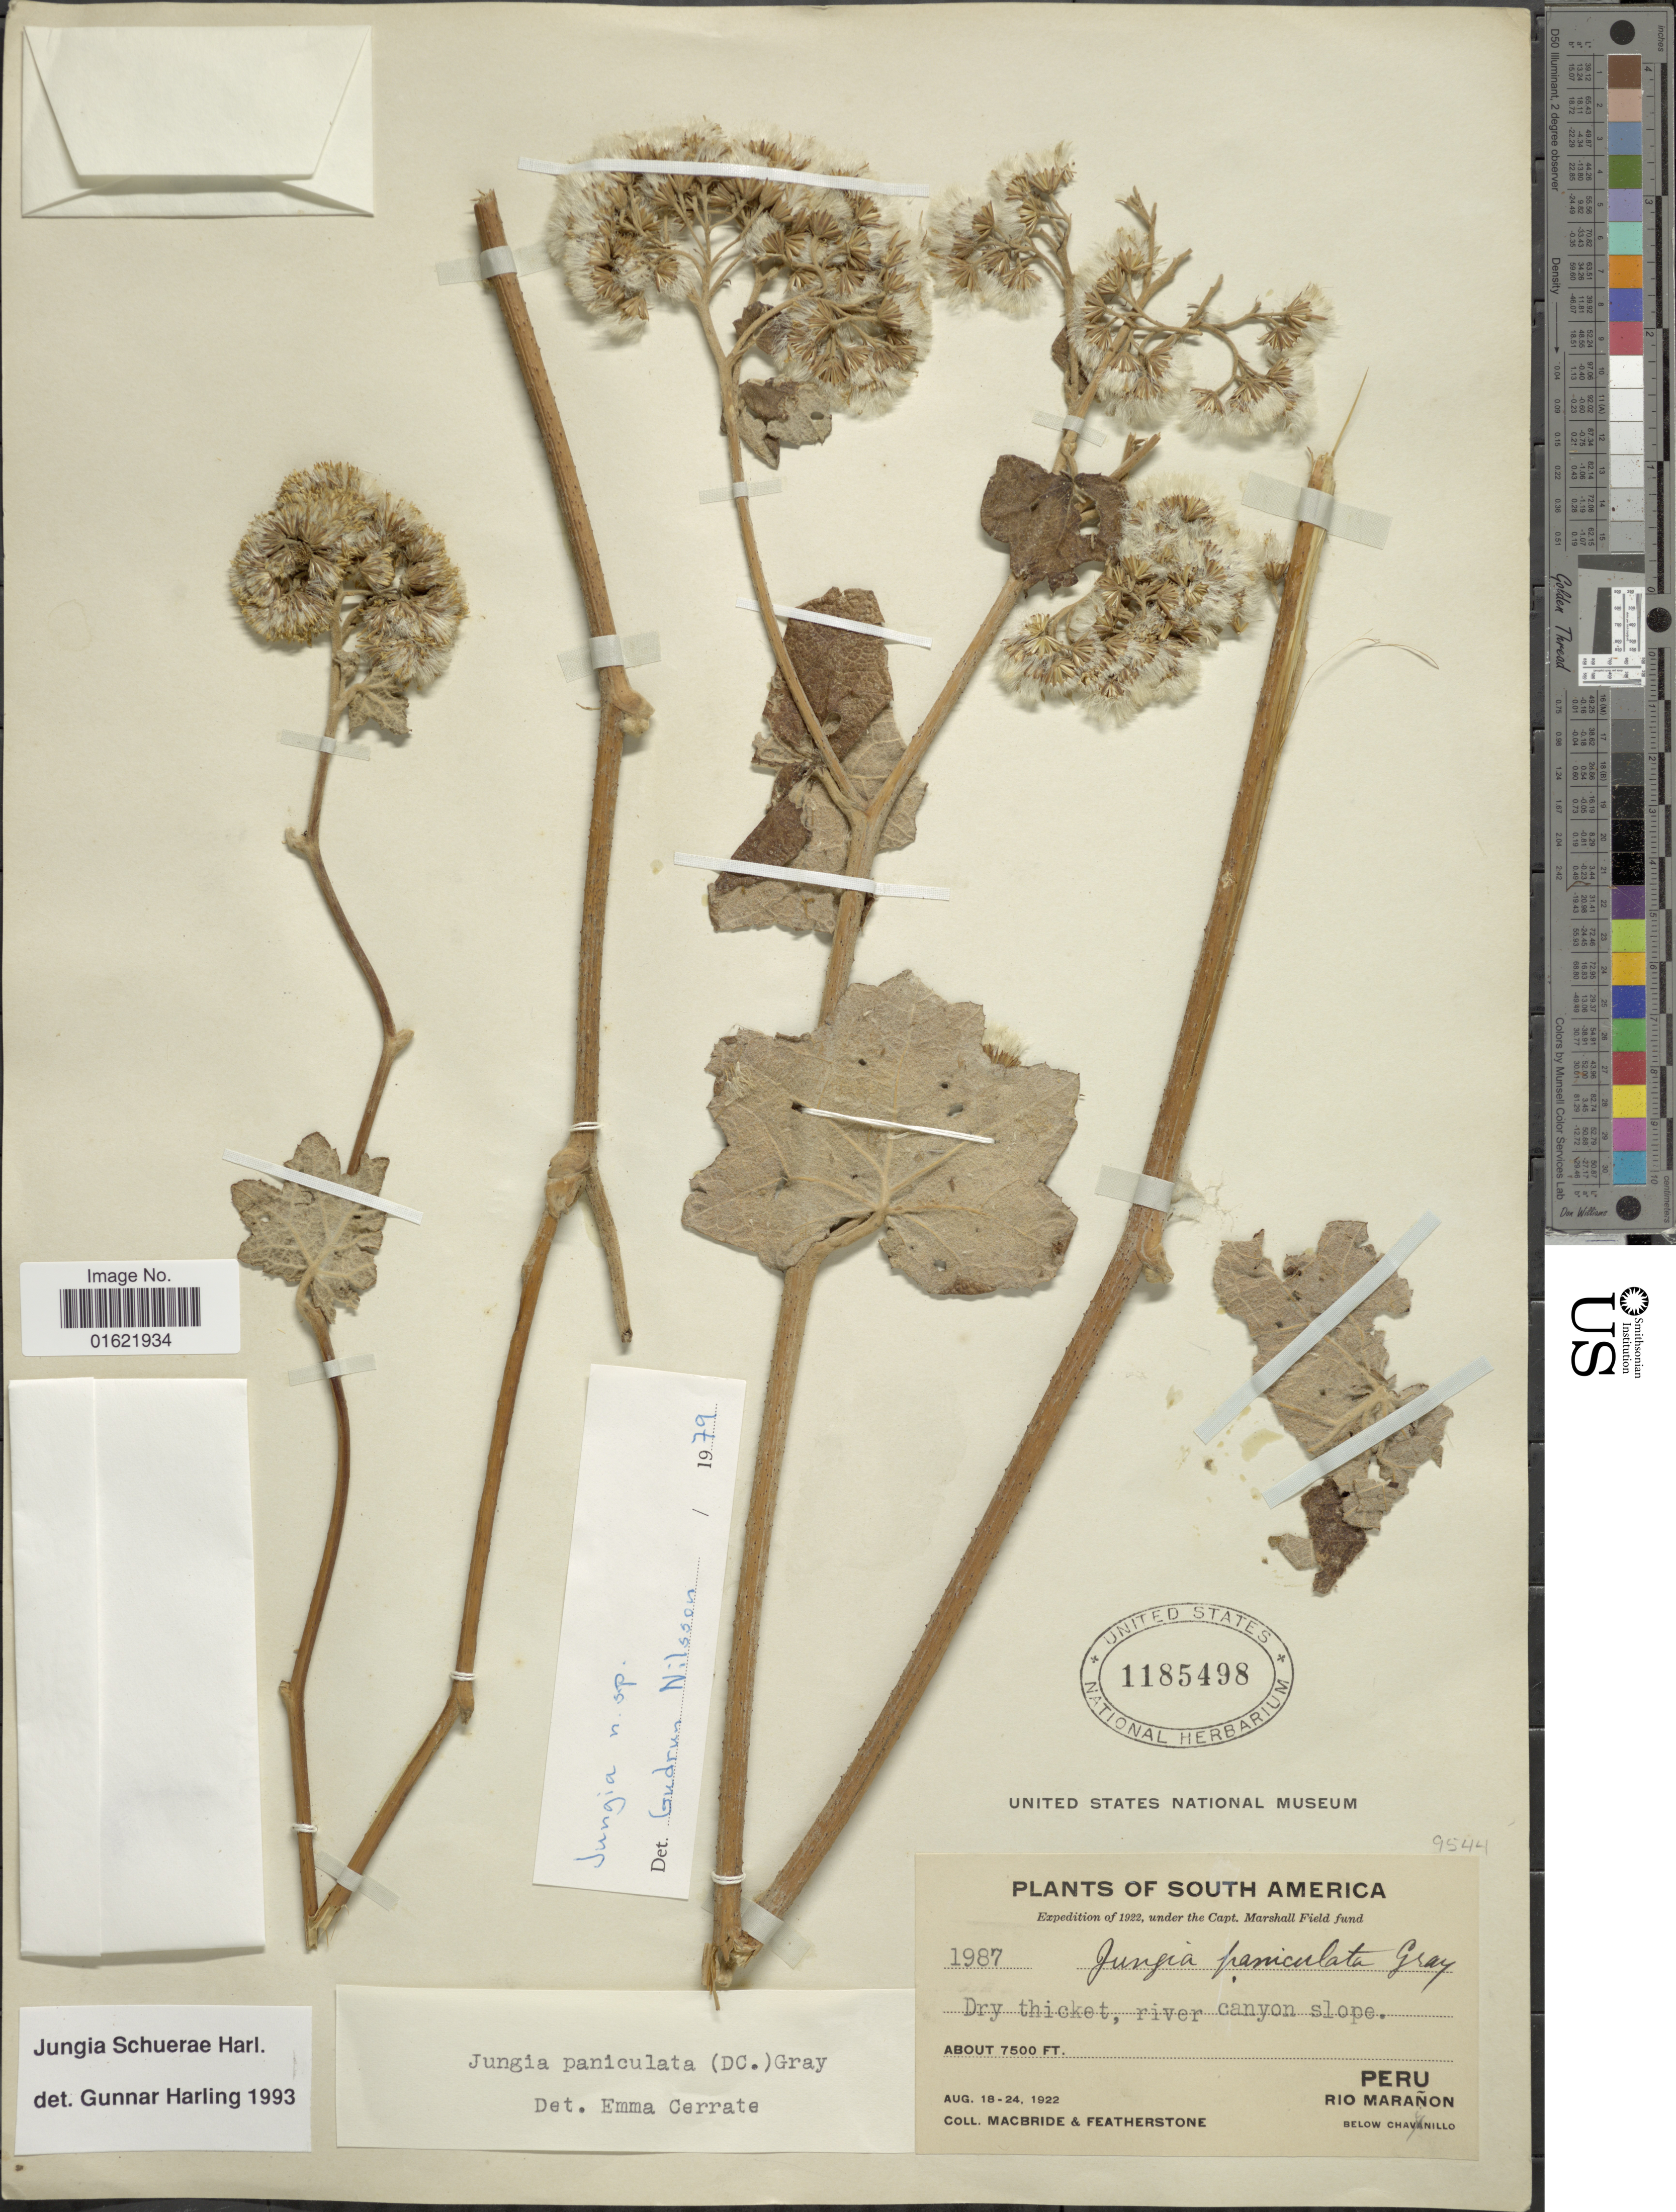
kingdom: Plantae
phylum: Tracheophyta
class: Magnoliopsida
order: Asterales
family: Asteraceae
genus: Jungia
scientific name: Jungia schuerae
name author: Harling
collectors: Macbride, -- & -. Featherstone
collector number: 1987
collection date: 1922-08-18/1922-08-24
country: Peru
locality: River canyon slope, Rio Maranon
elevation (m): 2286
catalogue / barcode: US 1185498